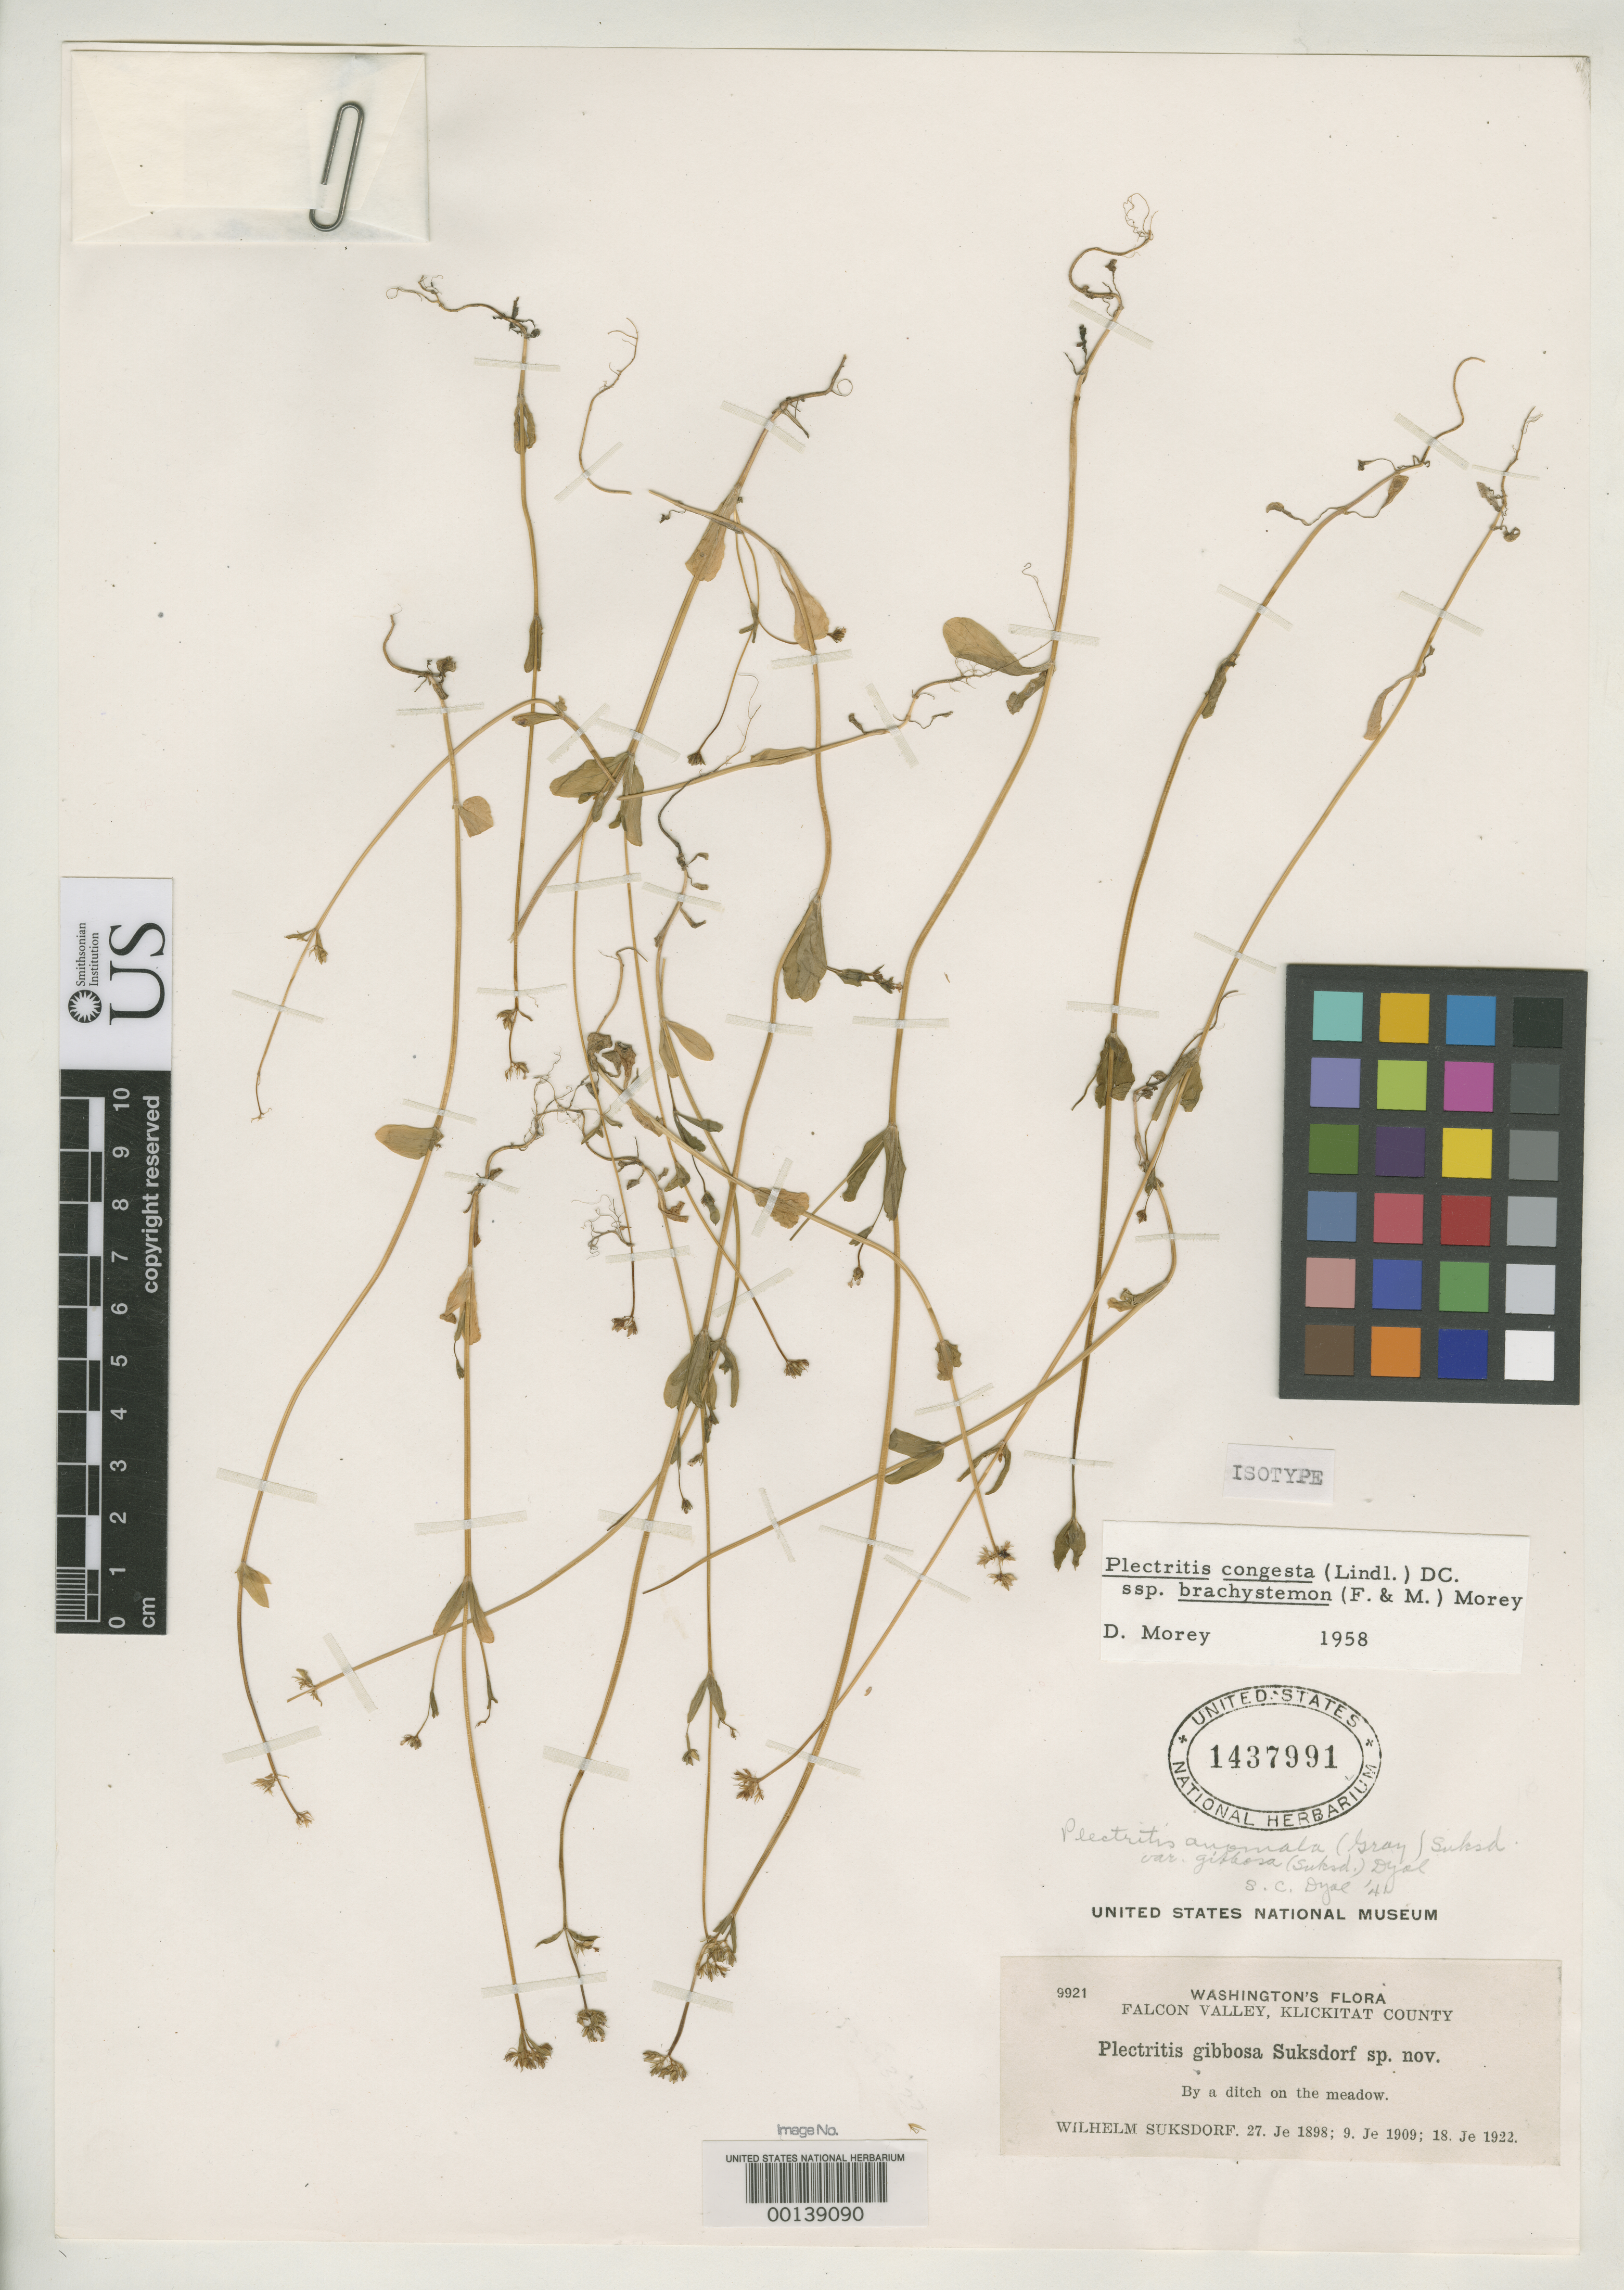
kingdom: Plantae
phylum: Tracheophyta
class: Magnoliopsida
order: Dipsacales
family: Caprifoliaceae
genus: Plectritis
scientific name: Plectritis gibbosa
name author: Suksd.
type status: Isosyntype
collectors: W. N. Suksdorf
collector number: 9921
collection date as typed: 27 Jun 1898 to 18 Jun 1922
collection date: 1898-06-27/1922-06-18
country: United States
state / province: Washington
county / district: Klickitat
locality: Falcon Valley.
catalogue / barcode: US 1437991